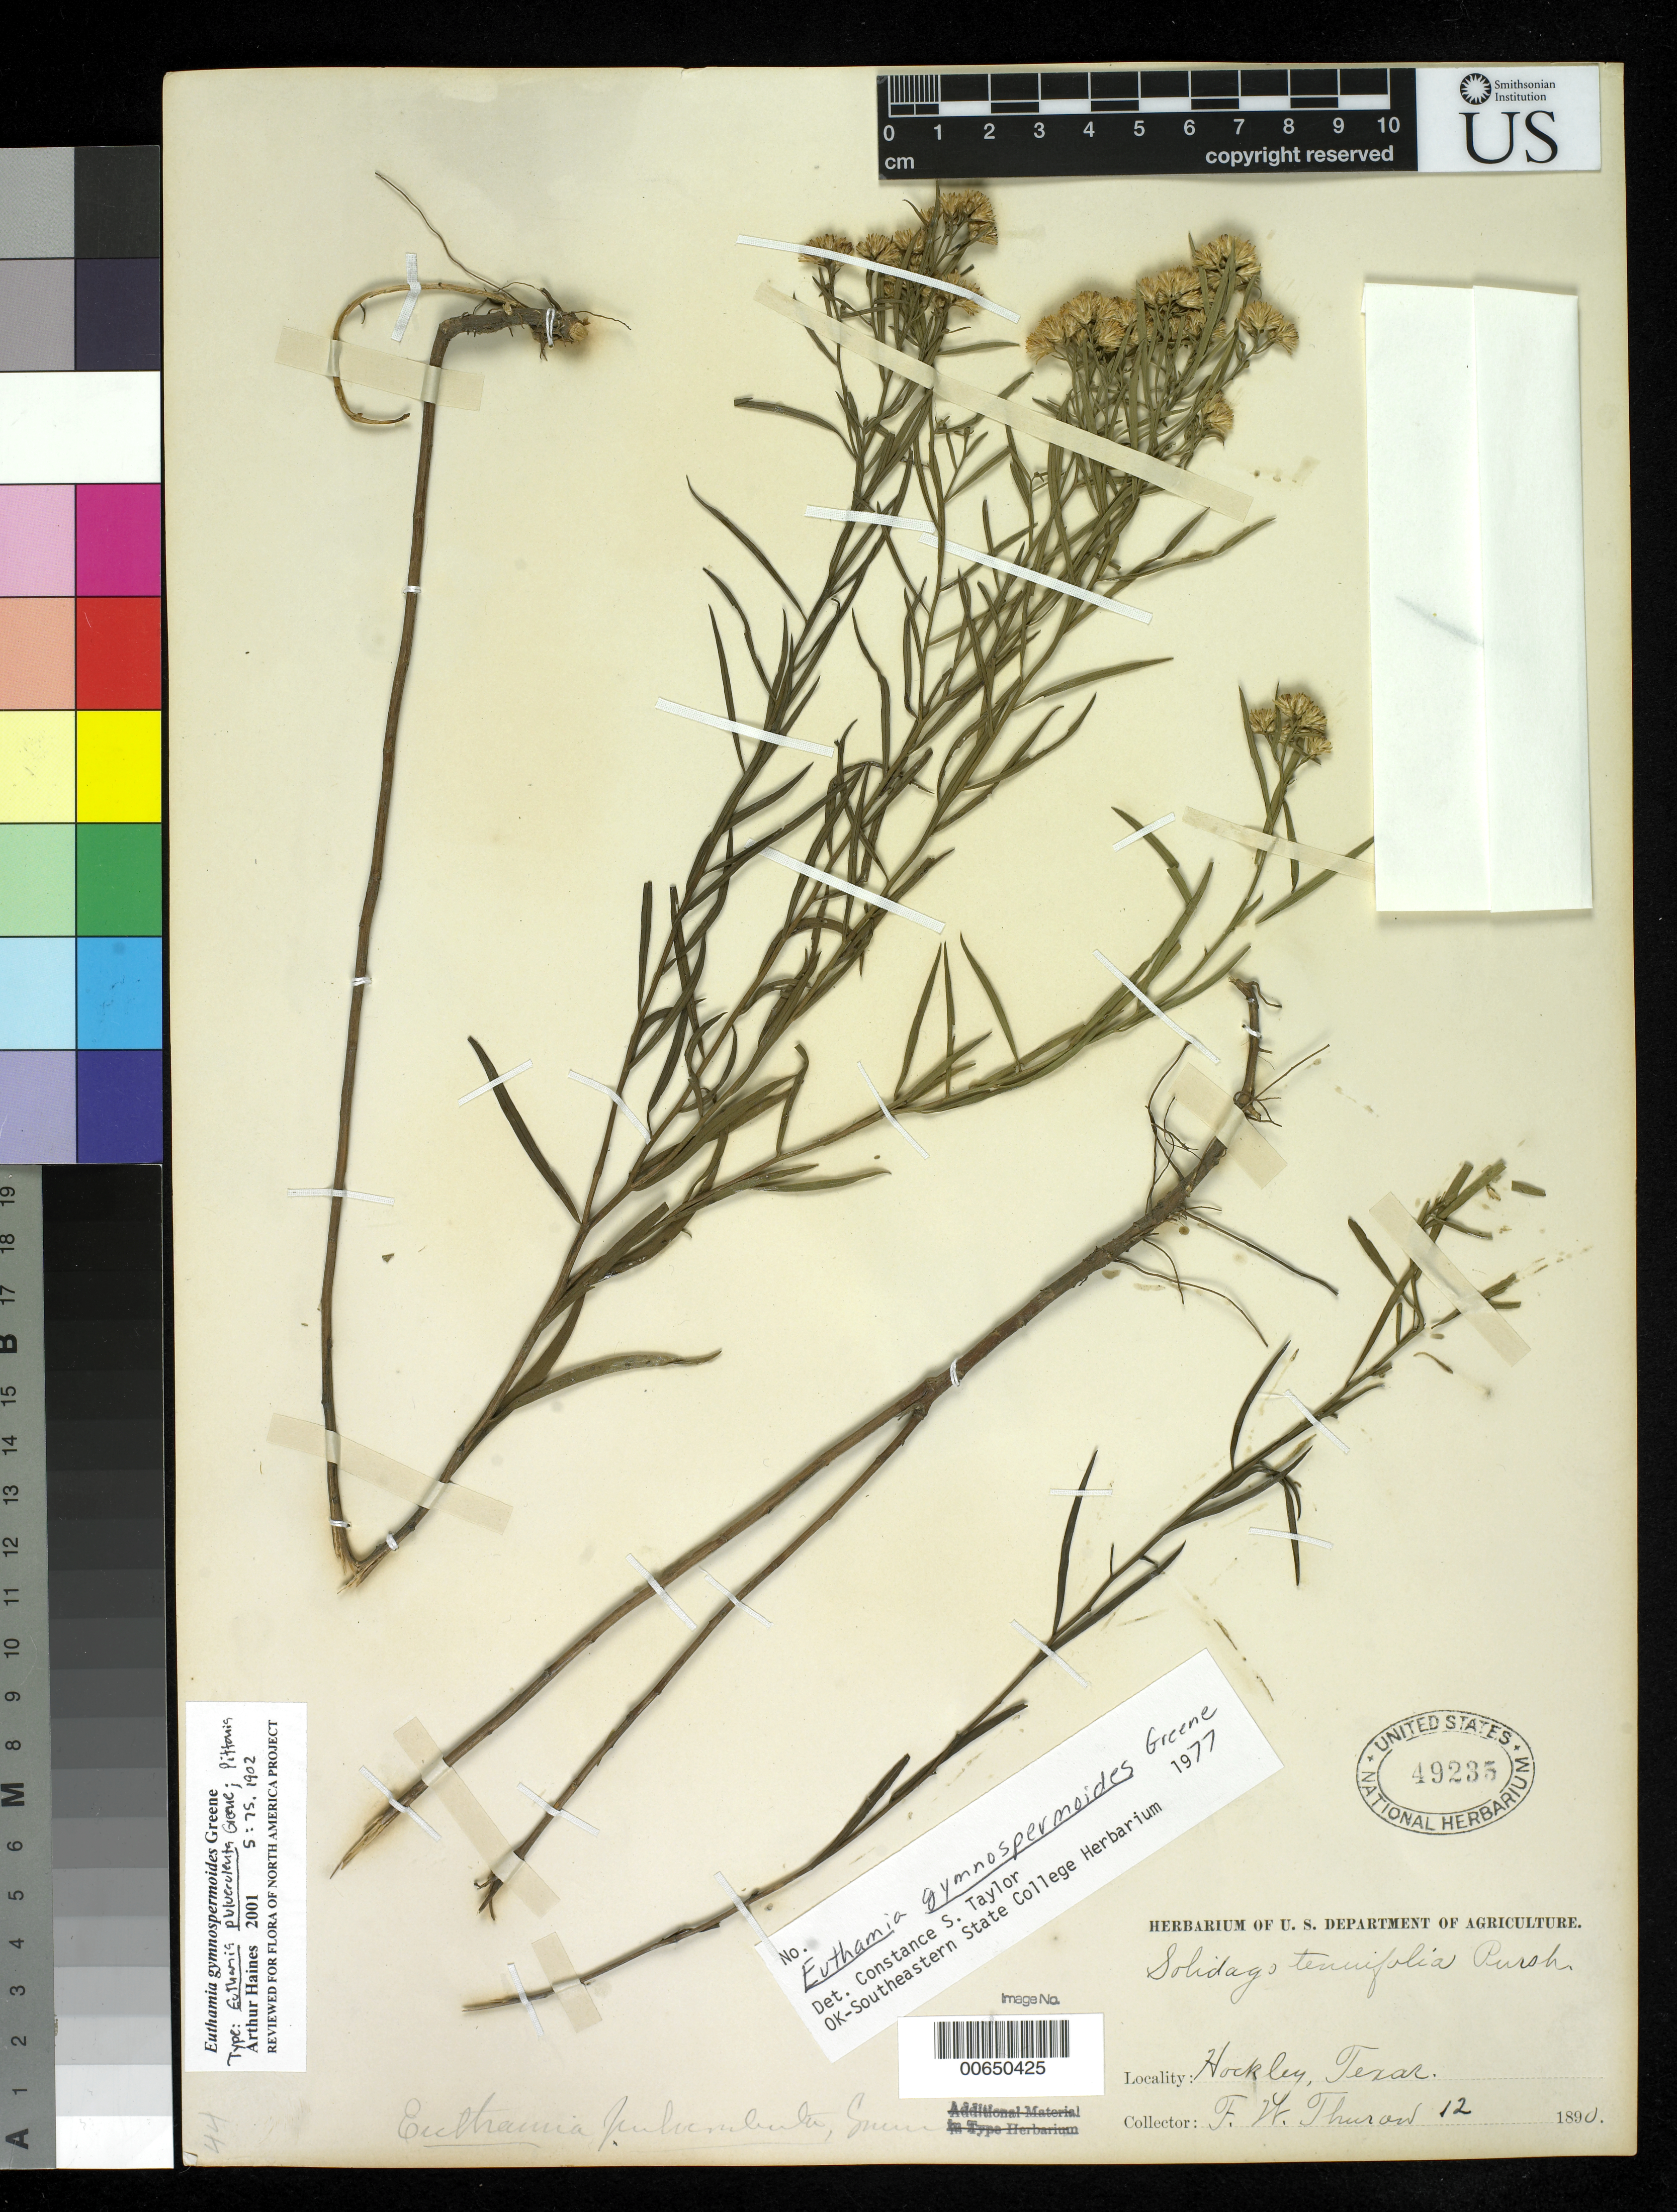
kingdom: Plantae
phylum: Tracheophyta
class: Magnoliopsida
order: Asterales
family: Asteraceae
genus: Euthamia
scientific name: Euthamia pulverulenta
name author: Greene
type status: Type Collection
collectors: F. W. Thurow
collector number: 12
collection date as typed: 1890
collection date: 1890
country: United States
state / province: Texas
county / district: Hockley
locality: Hockley.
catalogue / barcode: US 49235